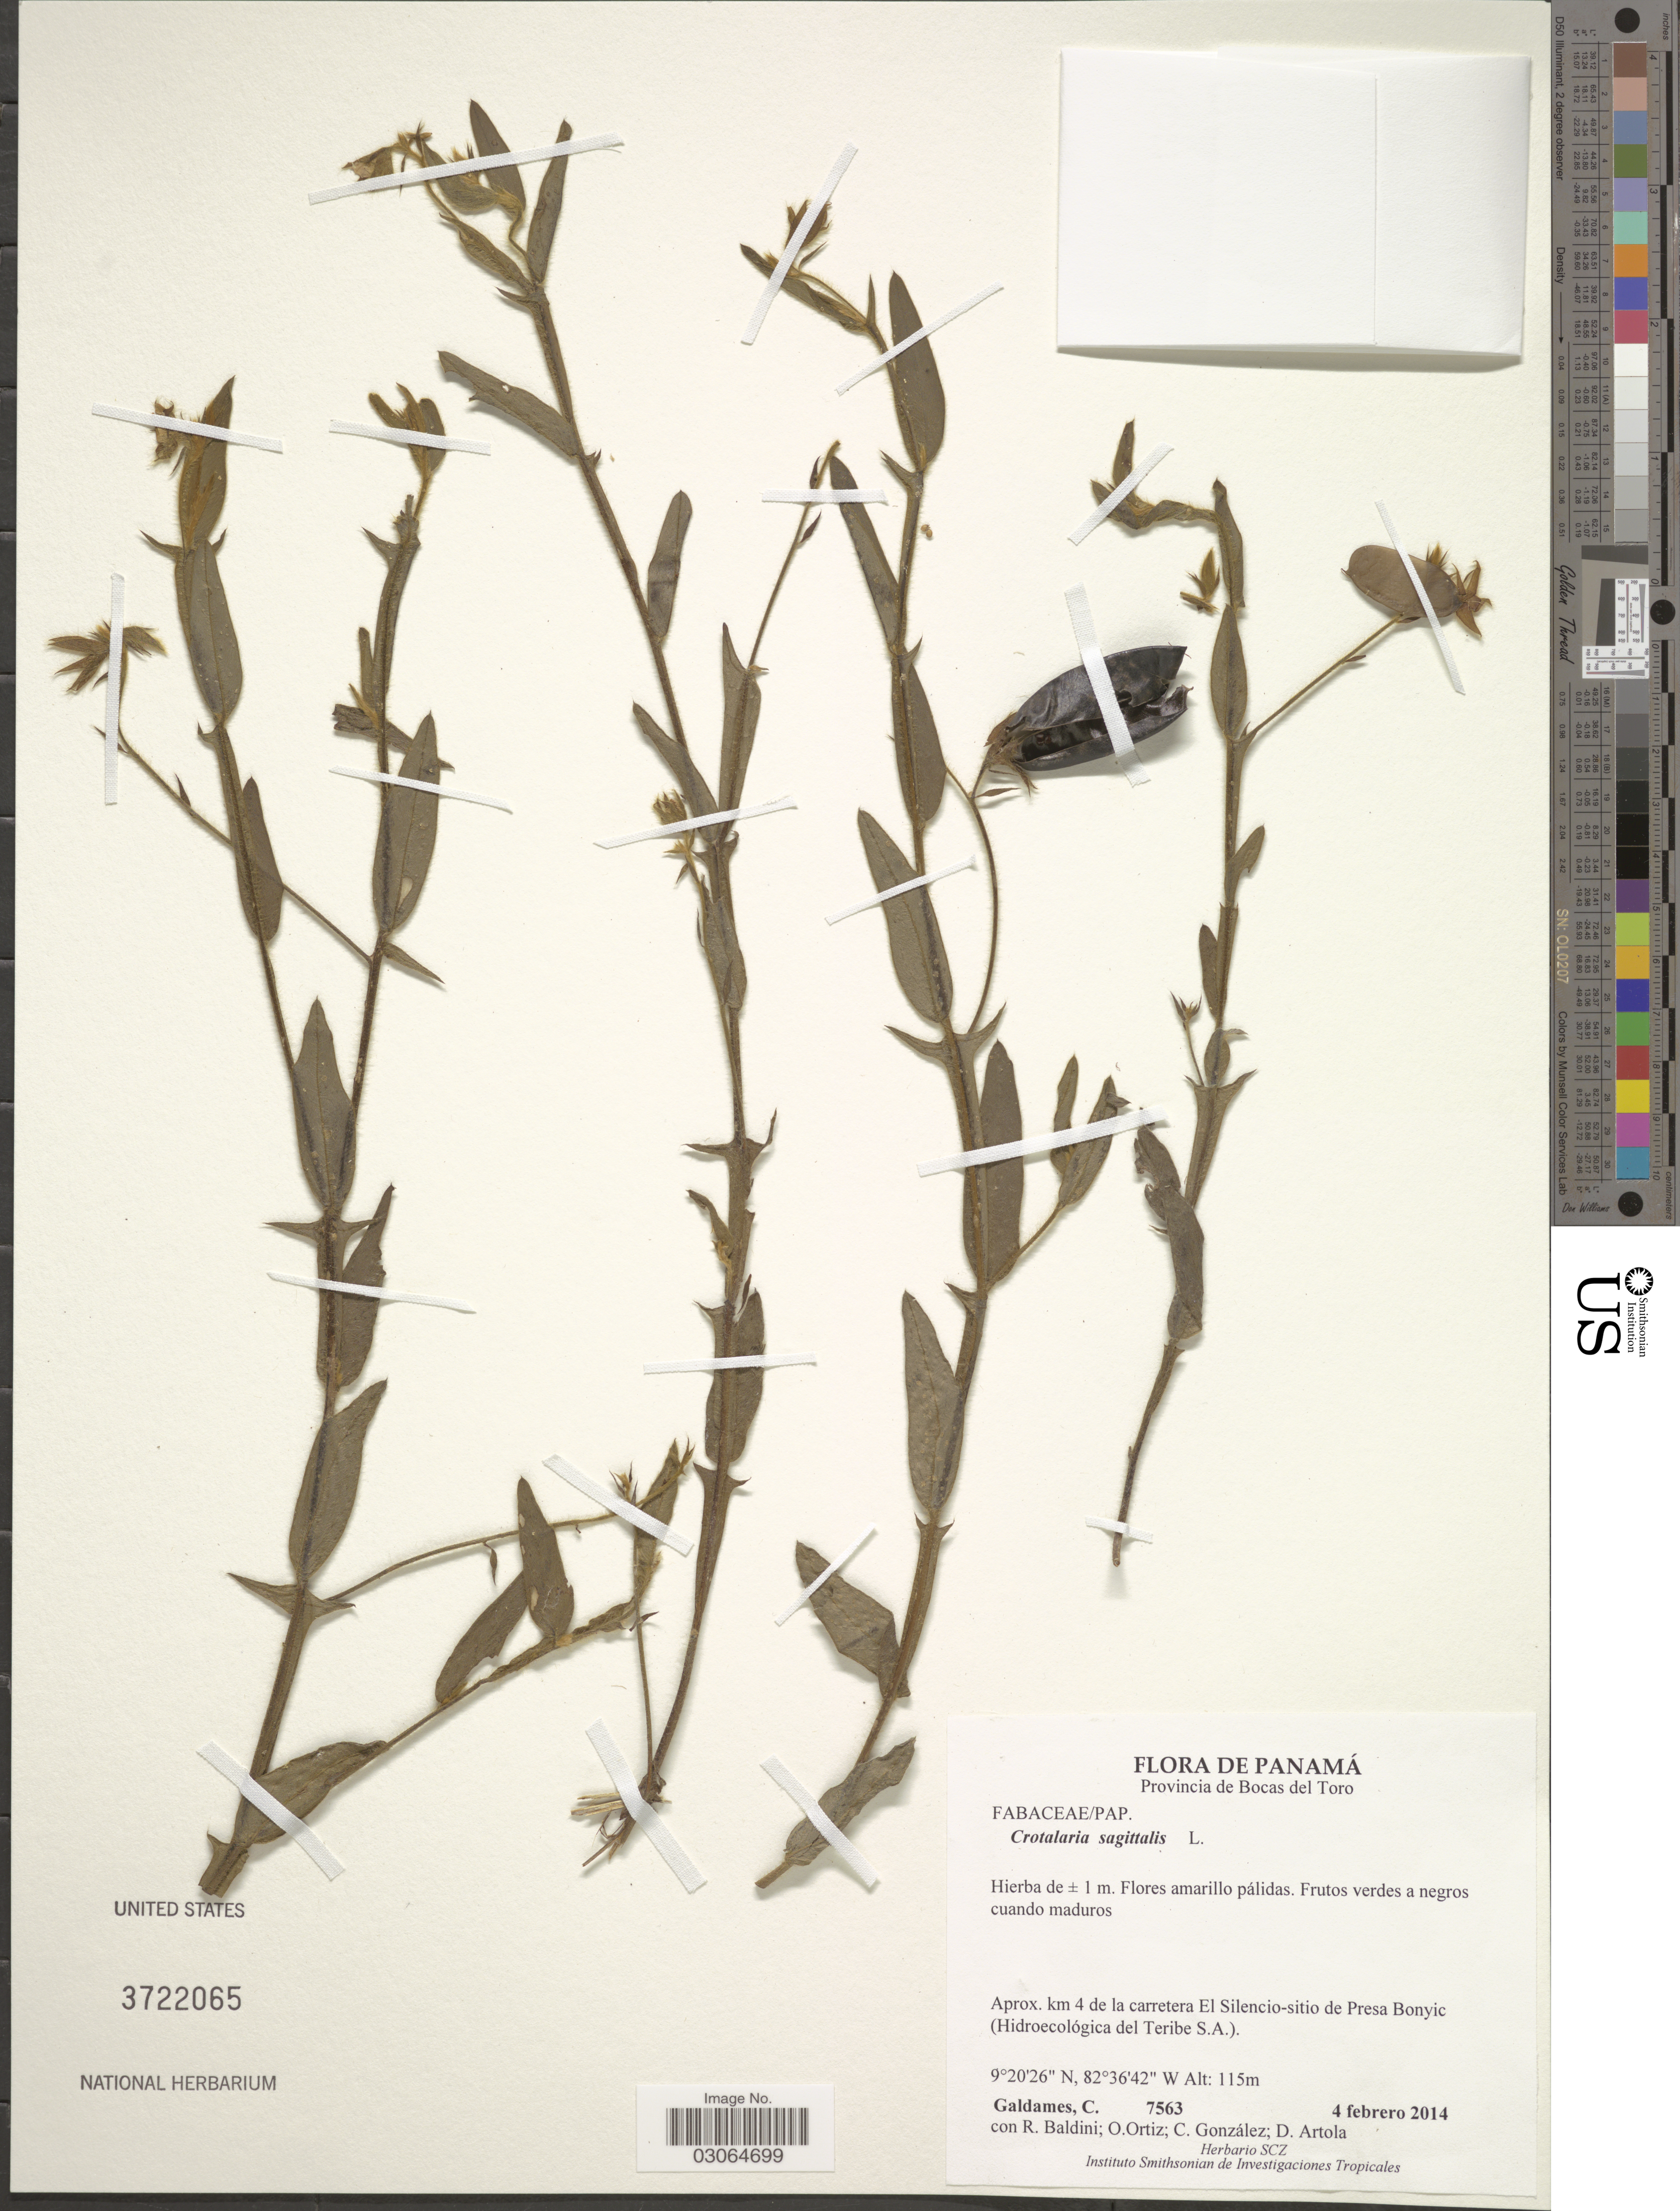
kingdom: Plantae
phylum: Tracheophyta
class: Magnoliopsida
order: Fabales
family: Fabaceae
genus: Crotalaria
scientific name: Crotalaria sagittalis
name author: L.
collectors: C. Galdames, R. Baldini, O. O. Ortiz, C. Gonzalez & D. Artola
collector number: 7563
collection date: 2014-02-04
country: Panama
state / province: Bocas del Toro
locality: Aprox. km 4 de la carretera El Silencio-sitio de Presa Bonyic (Hidroecológica del Terribe S.A.).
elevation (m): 115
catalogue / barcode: US 3722065